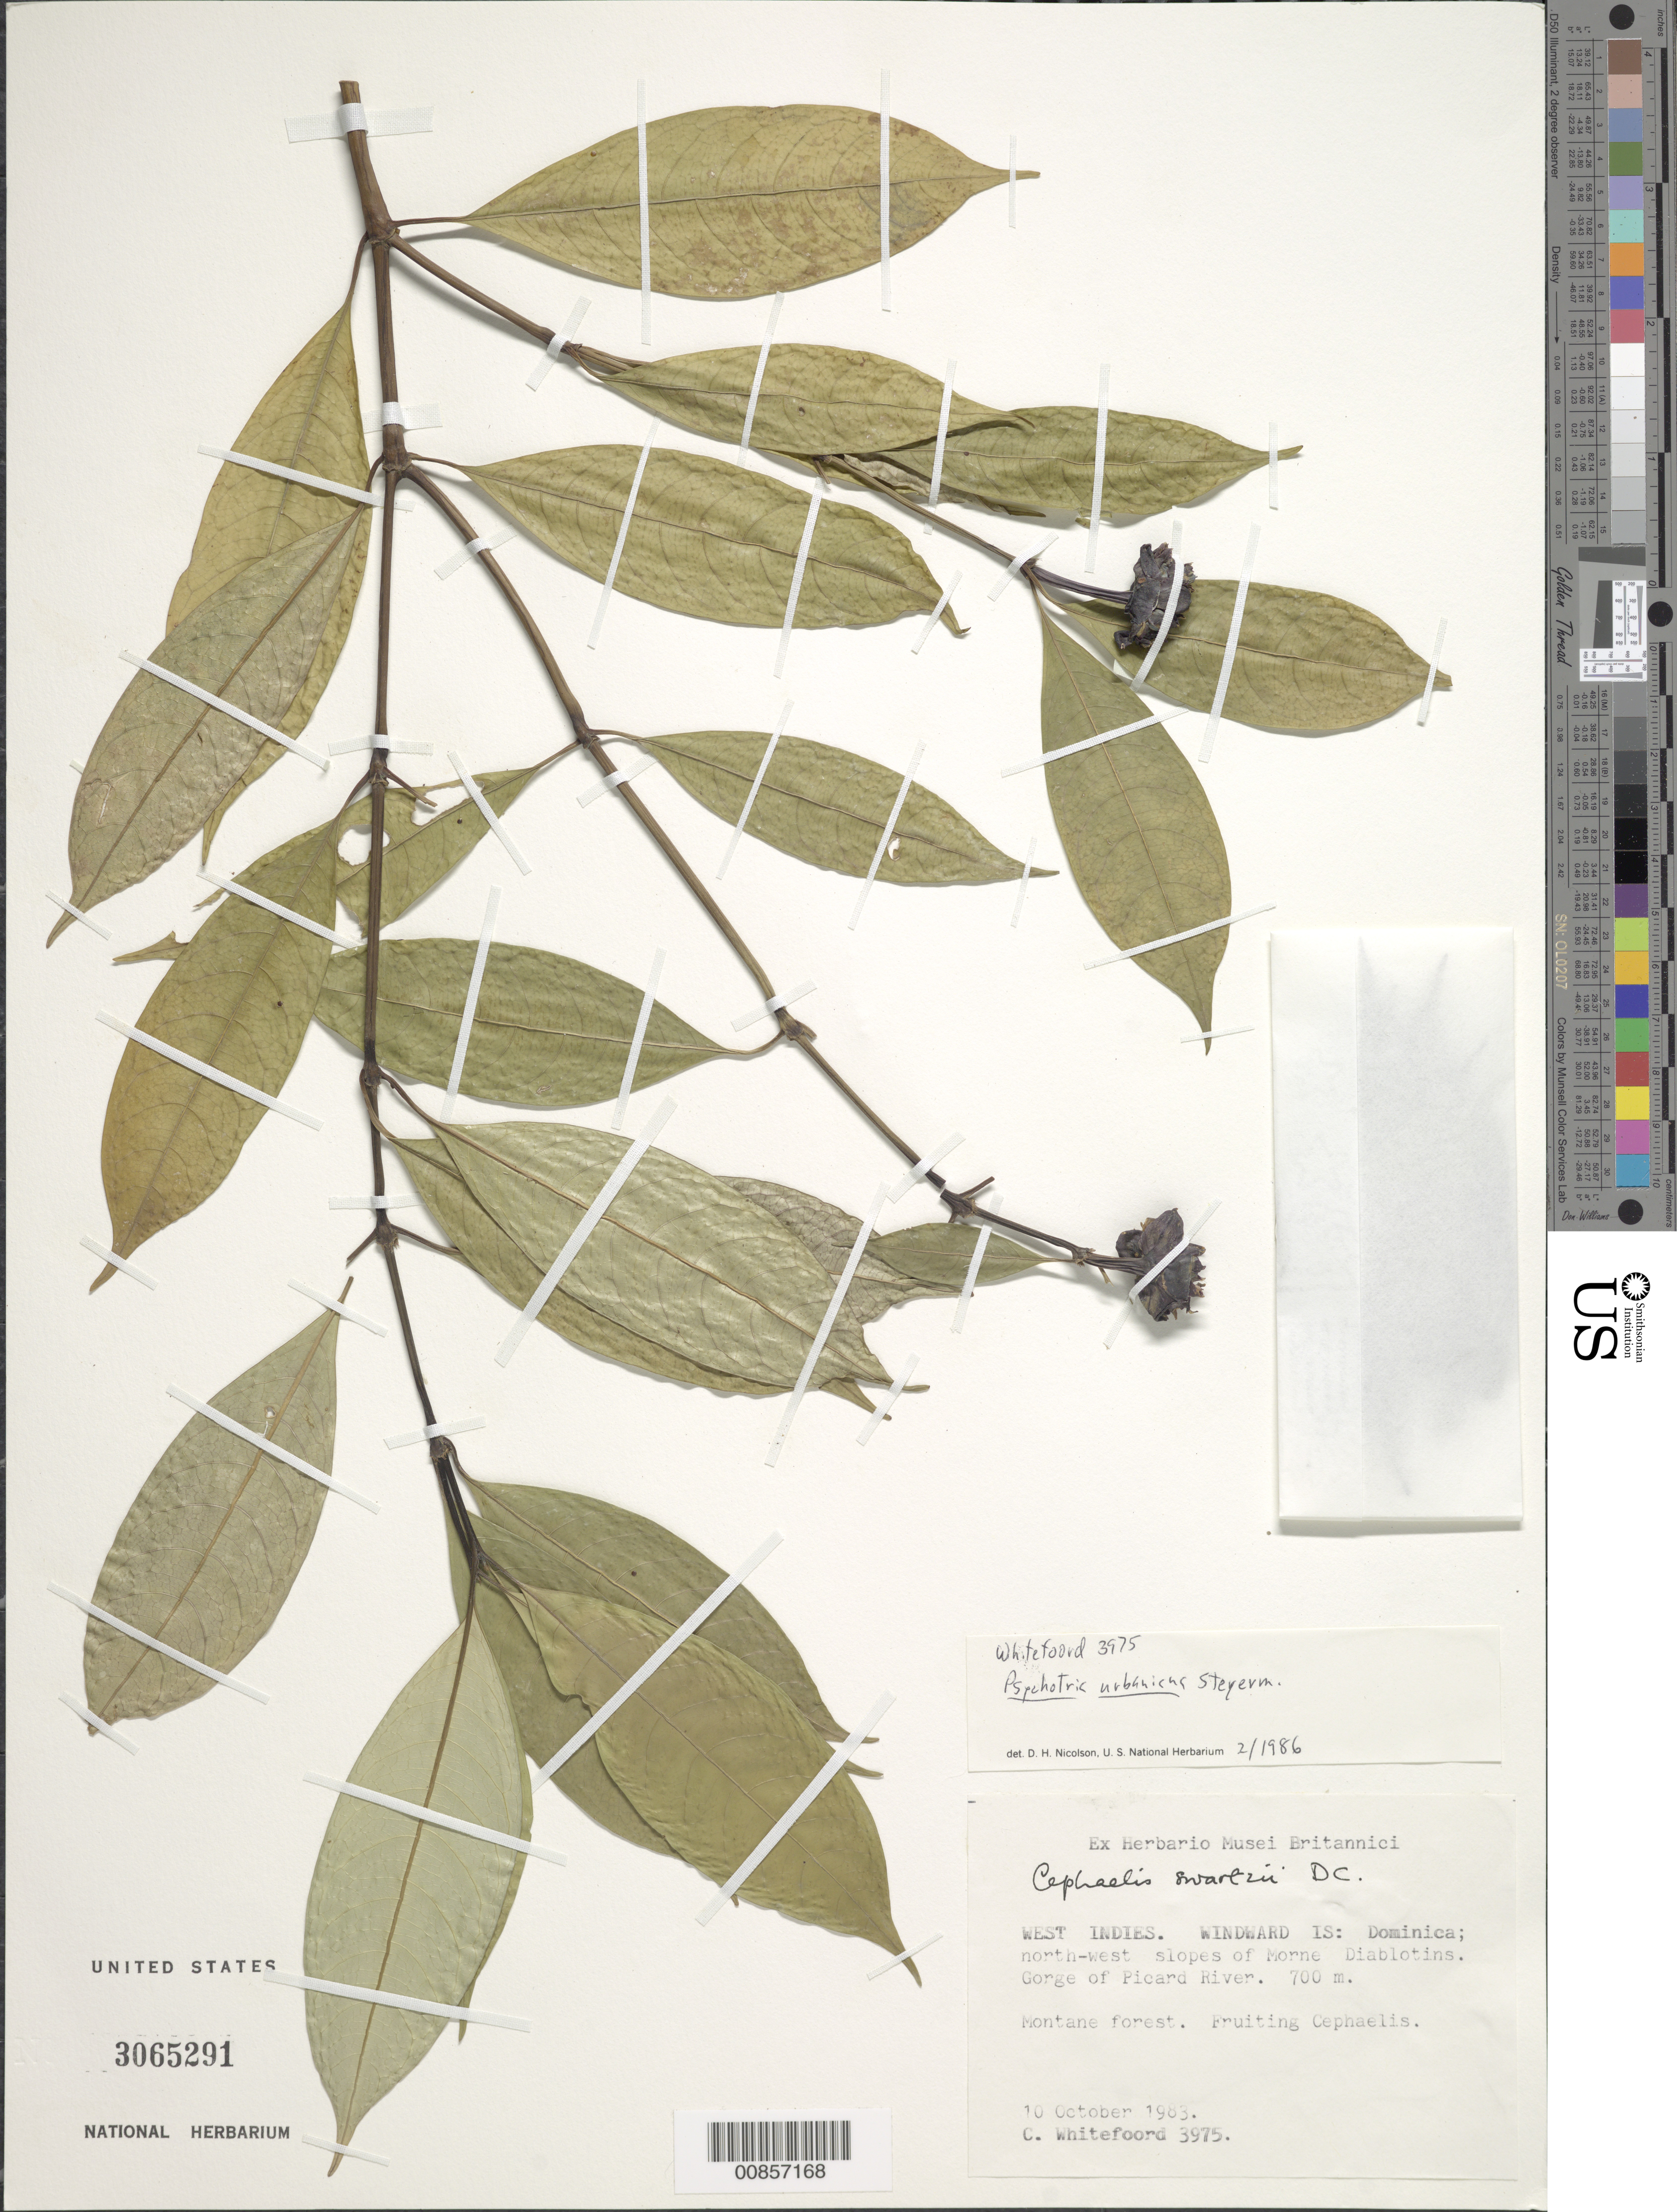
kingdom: Plantae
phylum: Tracheophyta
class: Magnoliopsida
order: Gentianales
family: Rubiaceae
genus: Psychotria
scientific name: Psychotria urbaniana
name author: Steyerm.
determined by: Nicolson, Dan H.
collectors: C. Whitefoord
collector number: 3975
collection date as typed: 10 Oct 1983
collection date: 1983-10-10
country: Dominica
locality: Northwest slopes of Morne Diablotins. Gorge of Picard River.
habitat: Montane forest, river gorge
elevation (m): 700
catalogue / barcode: US 3065291